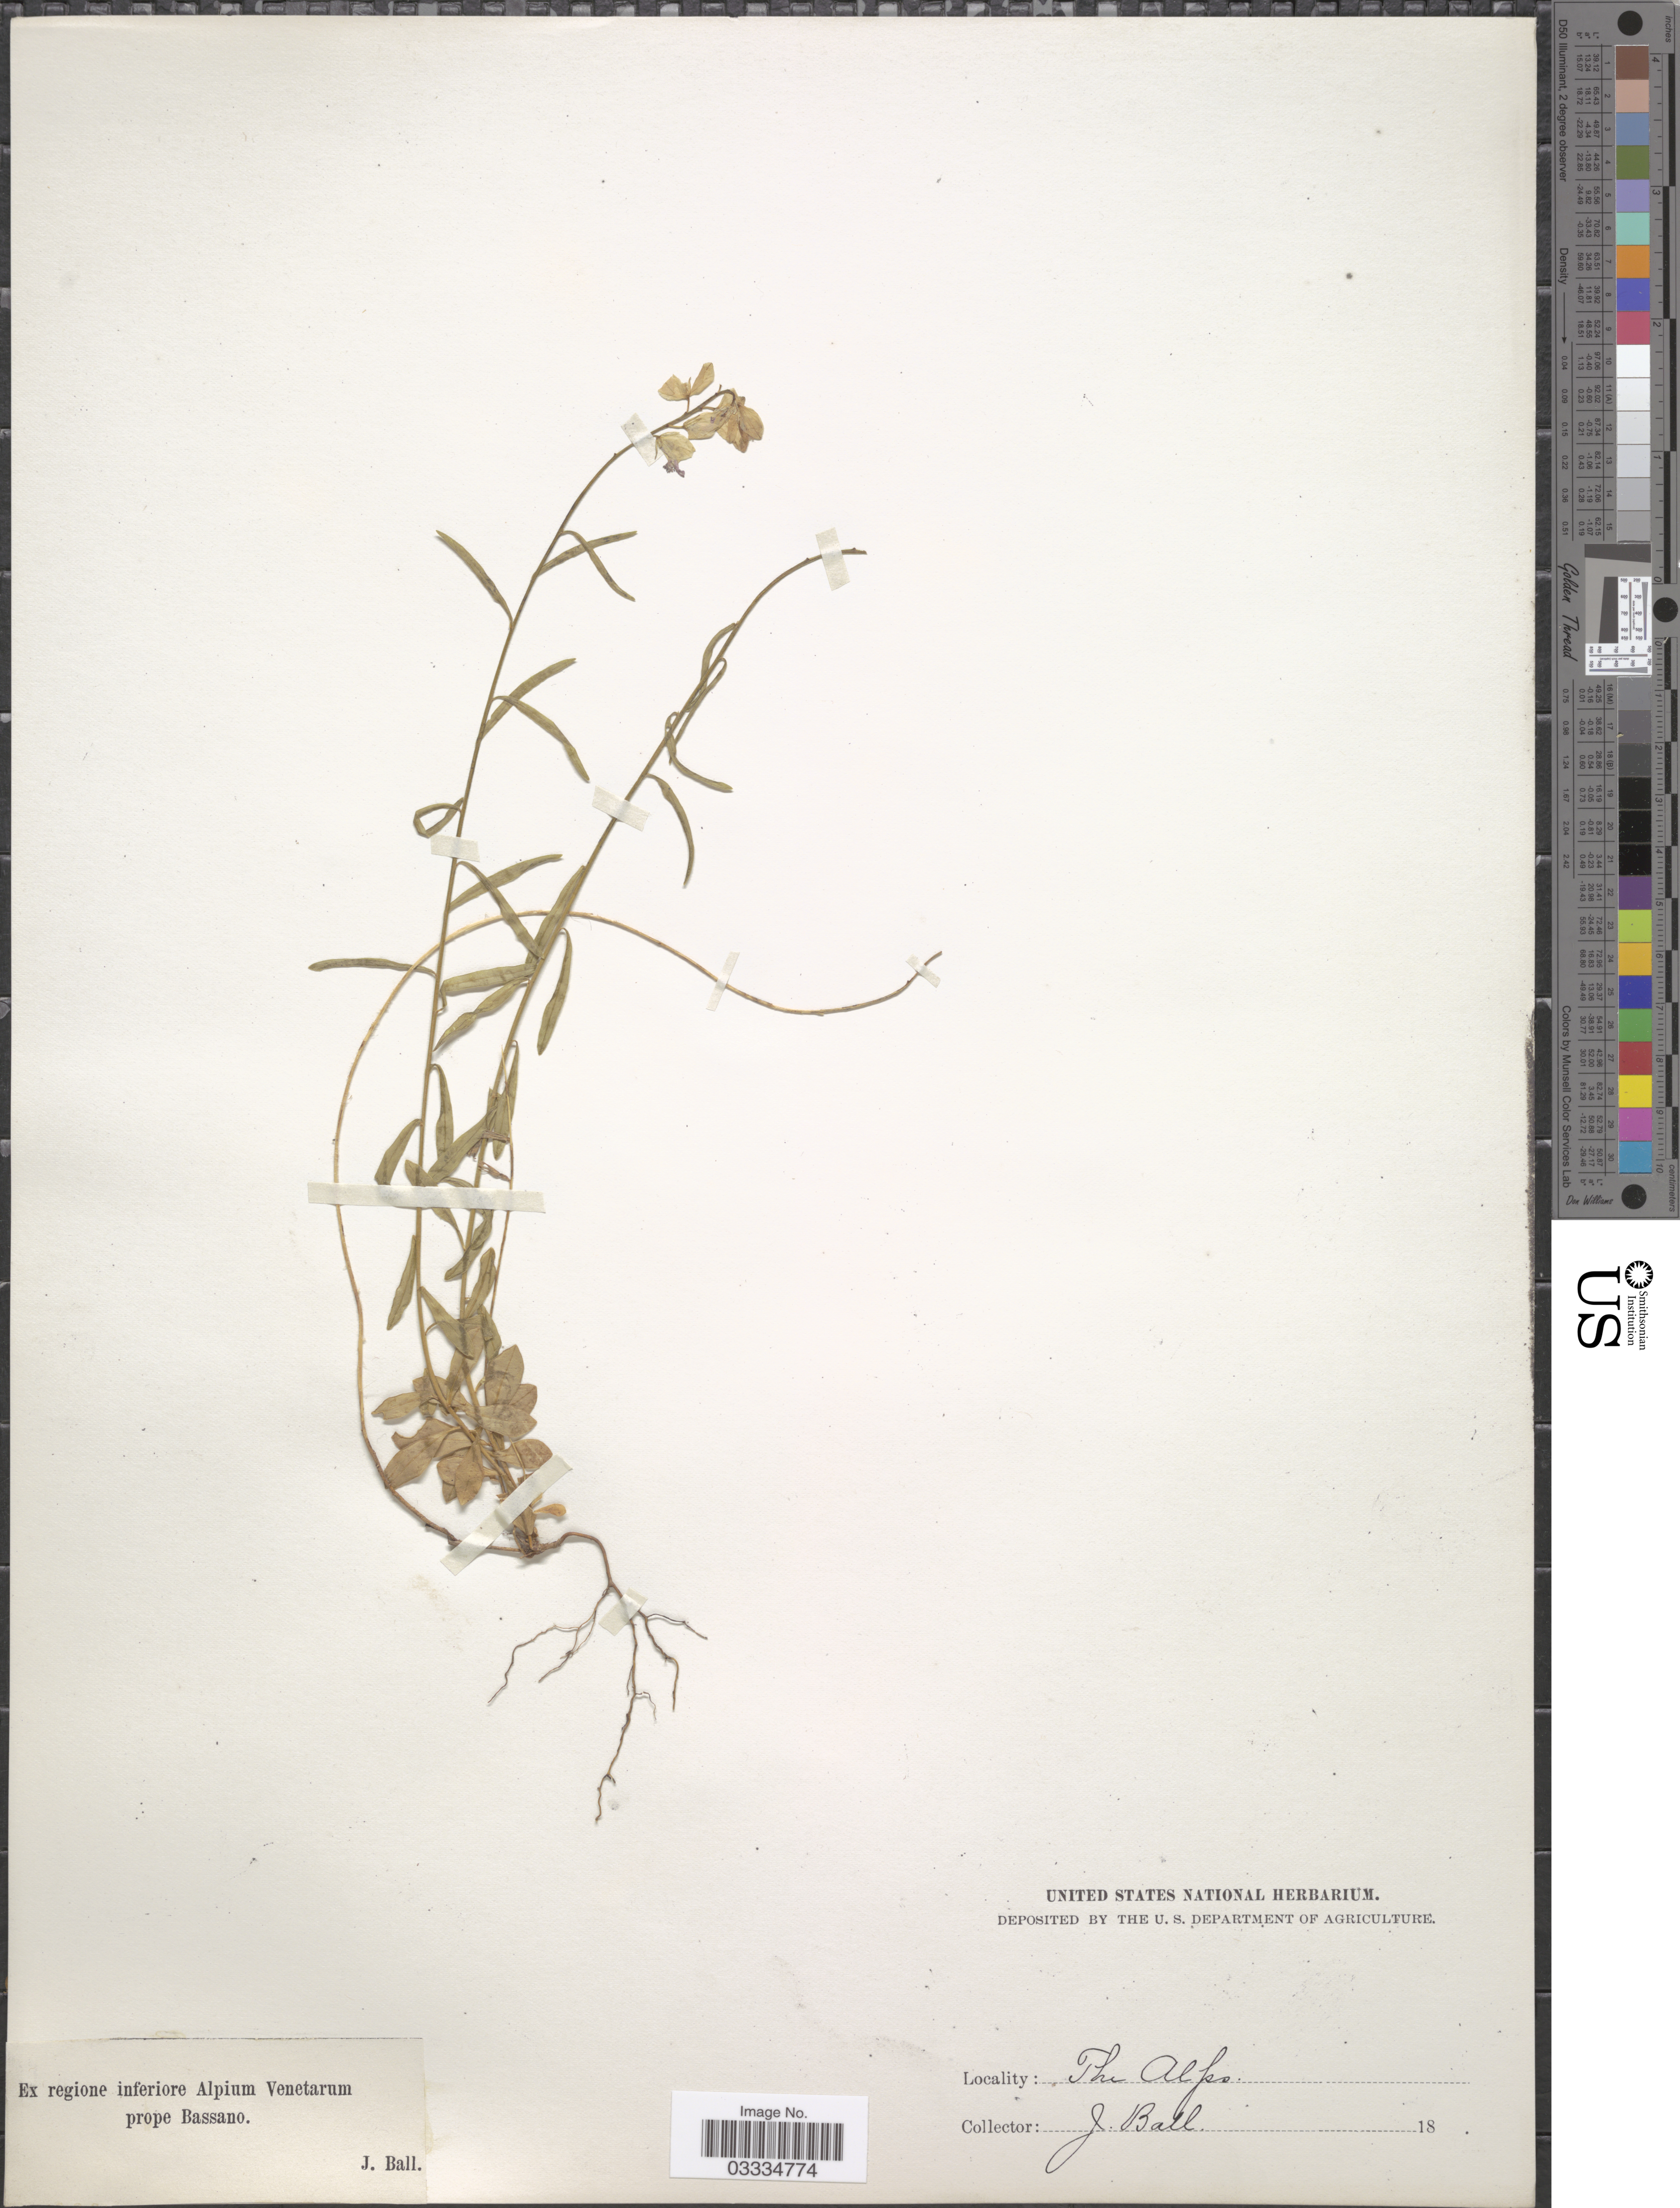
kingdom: Plantae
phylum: Tracheophyta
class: Magnoliopsida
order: Fabales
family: Polygalaceae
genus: Polygala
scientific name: Polygala sp.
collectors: J. Ball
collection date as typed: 18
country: Italy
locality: Ex regione inferiore Alpium Venetarum prope Bassano. The Alps.